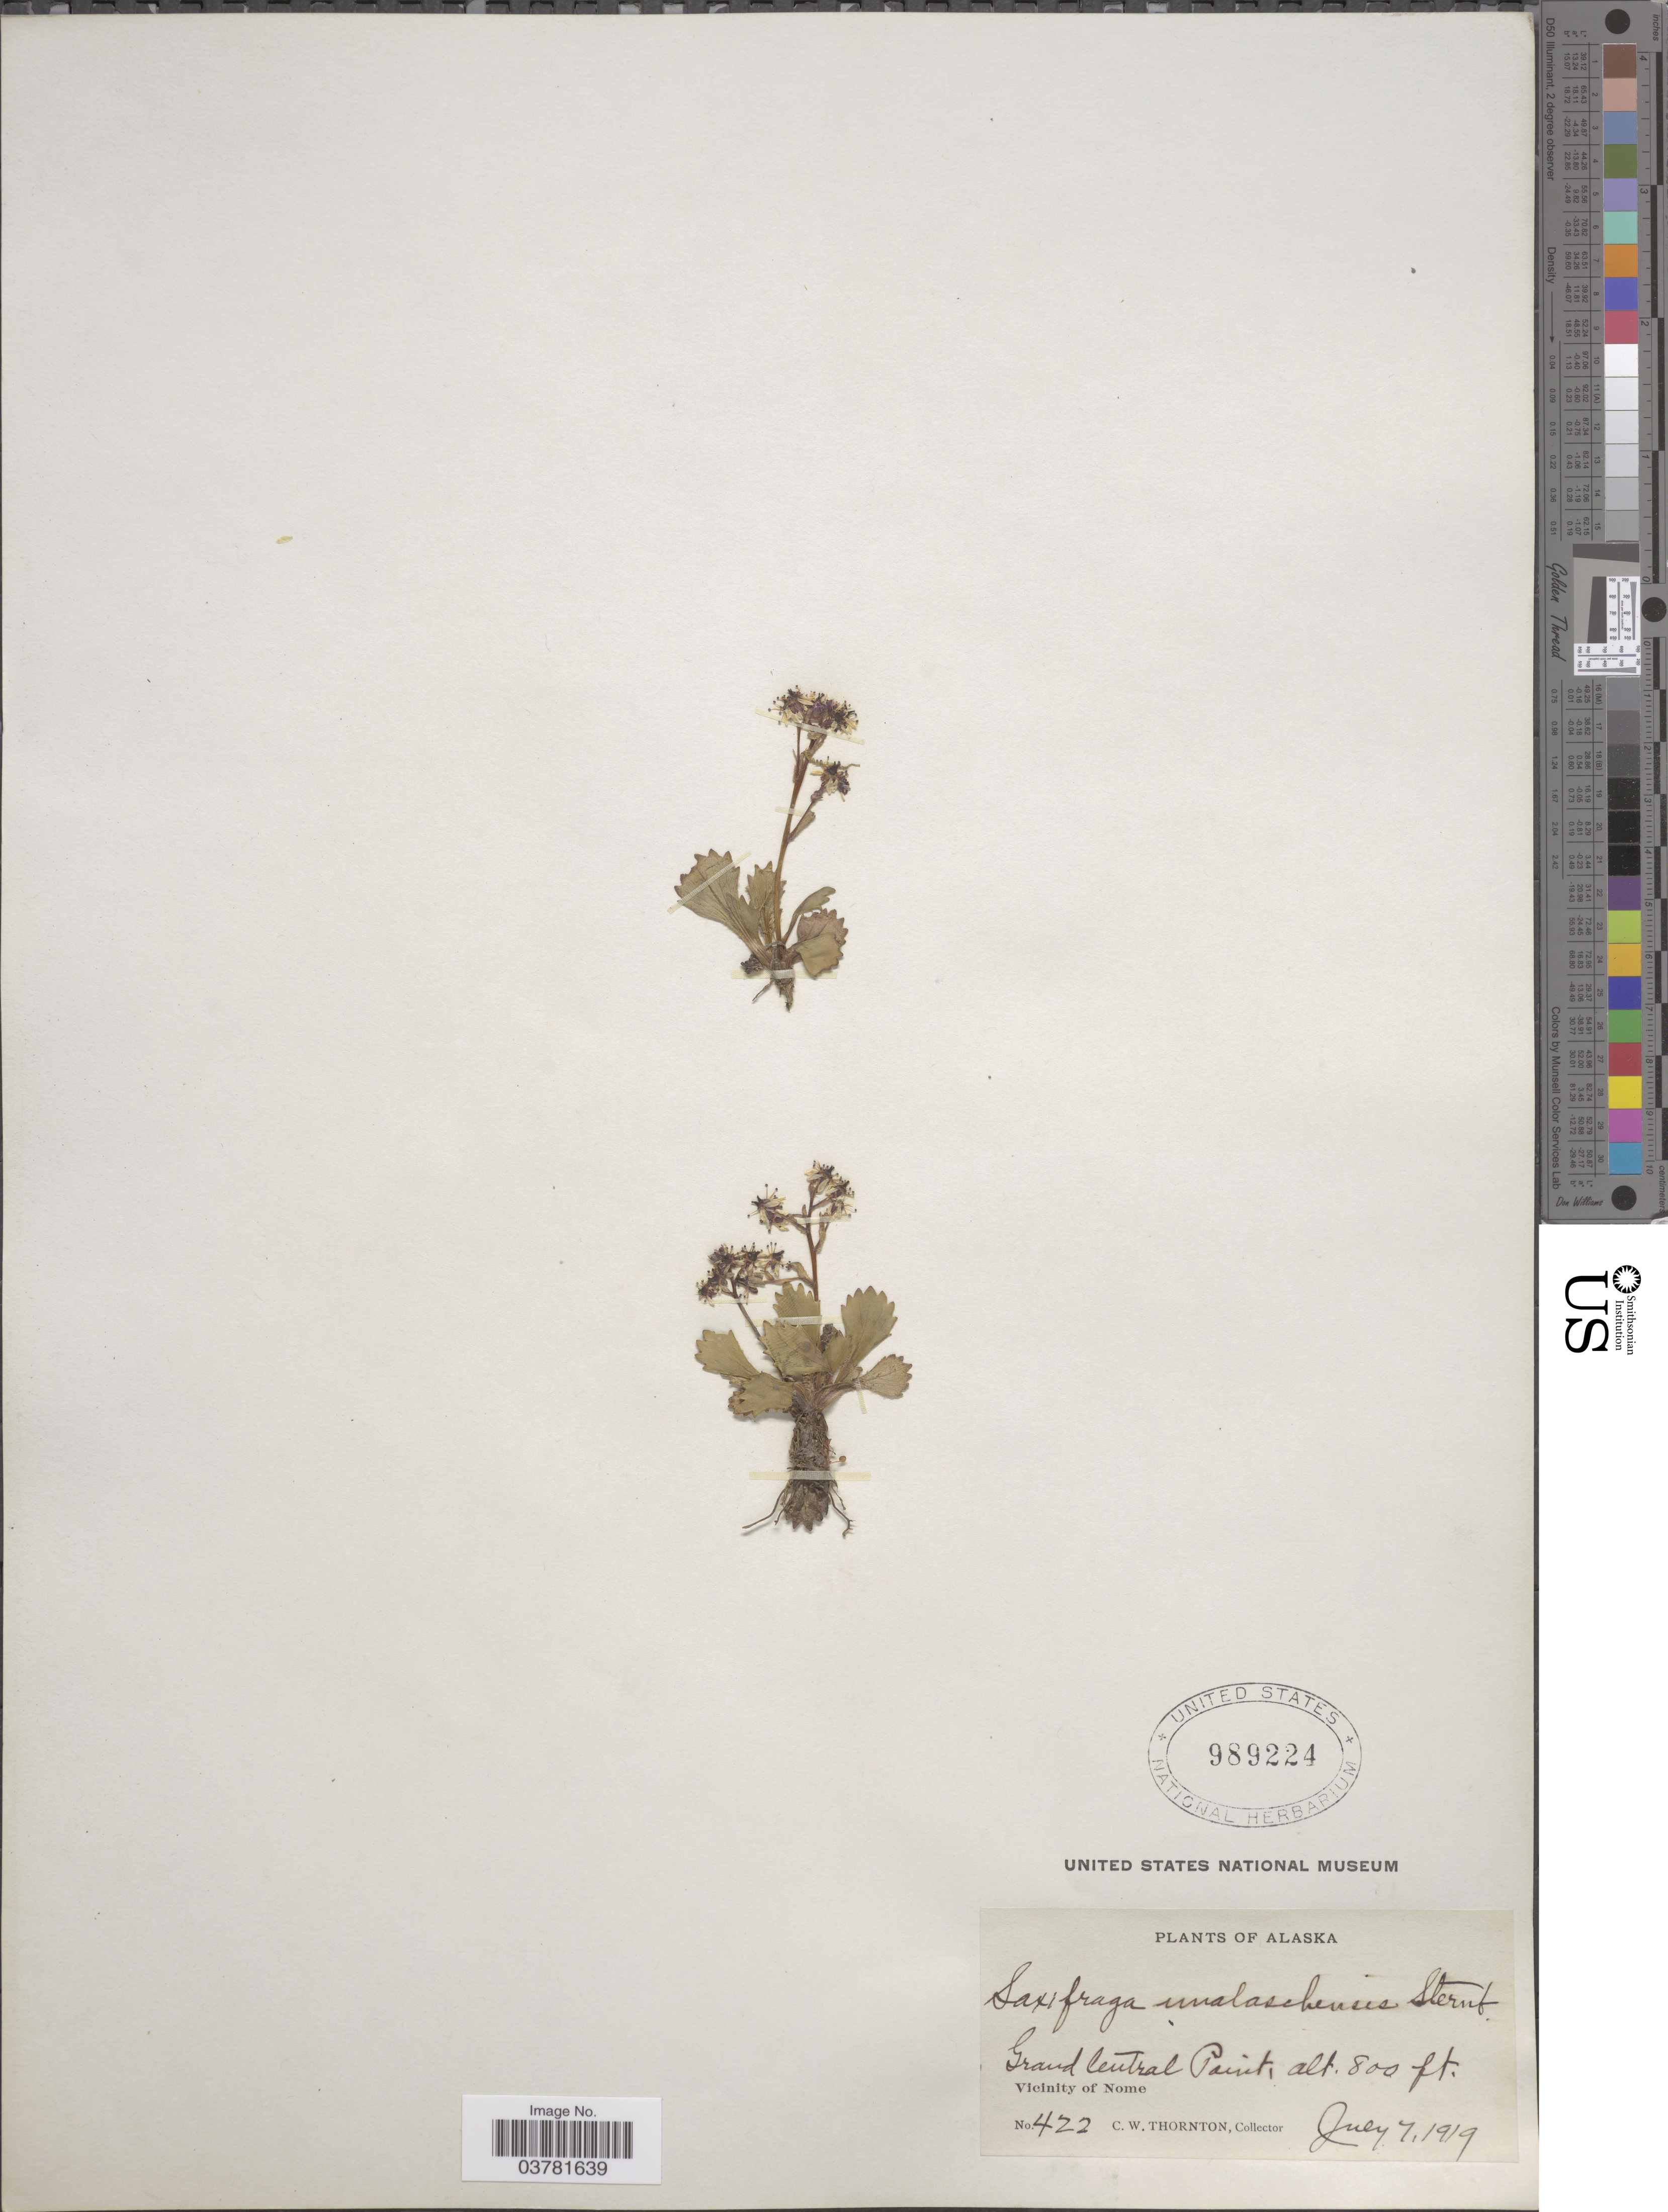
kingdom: Plantae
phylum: Tracheophyta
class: Magnoliopsida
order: Saxifragales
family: Saxifragaceae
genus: Micranthes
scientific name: Micranthes reflexa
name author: (Hook.) Small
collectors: C. Thornton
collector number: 422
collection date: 1919-06-07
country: United States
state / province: Alaska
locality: Grand Central Point. Vicinity of Nome.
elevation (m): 244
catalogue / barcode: US 989224